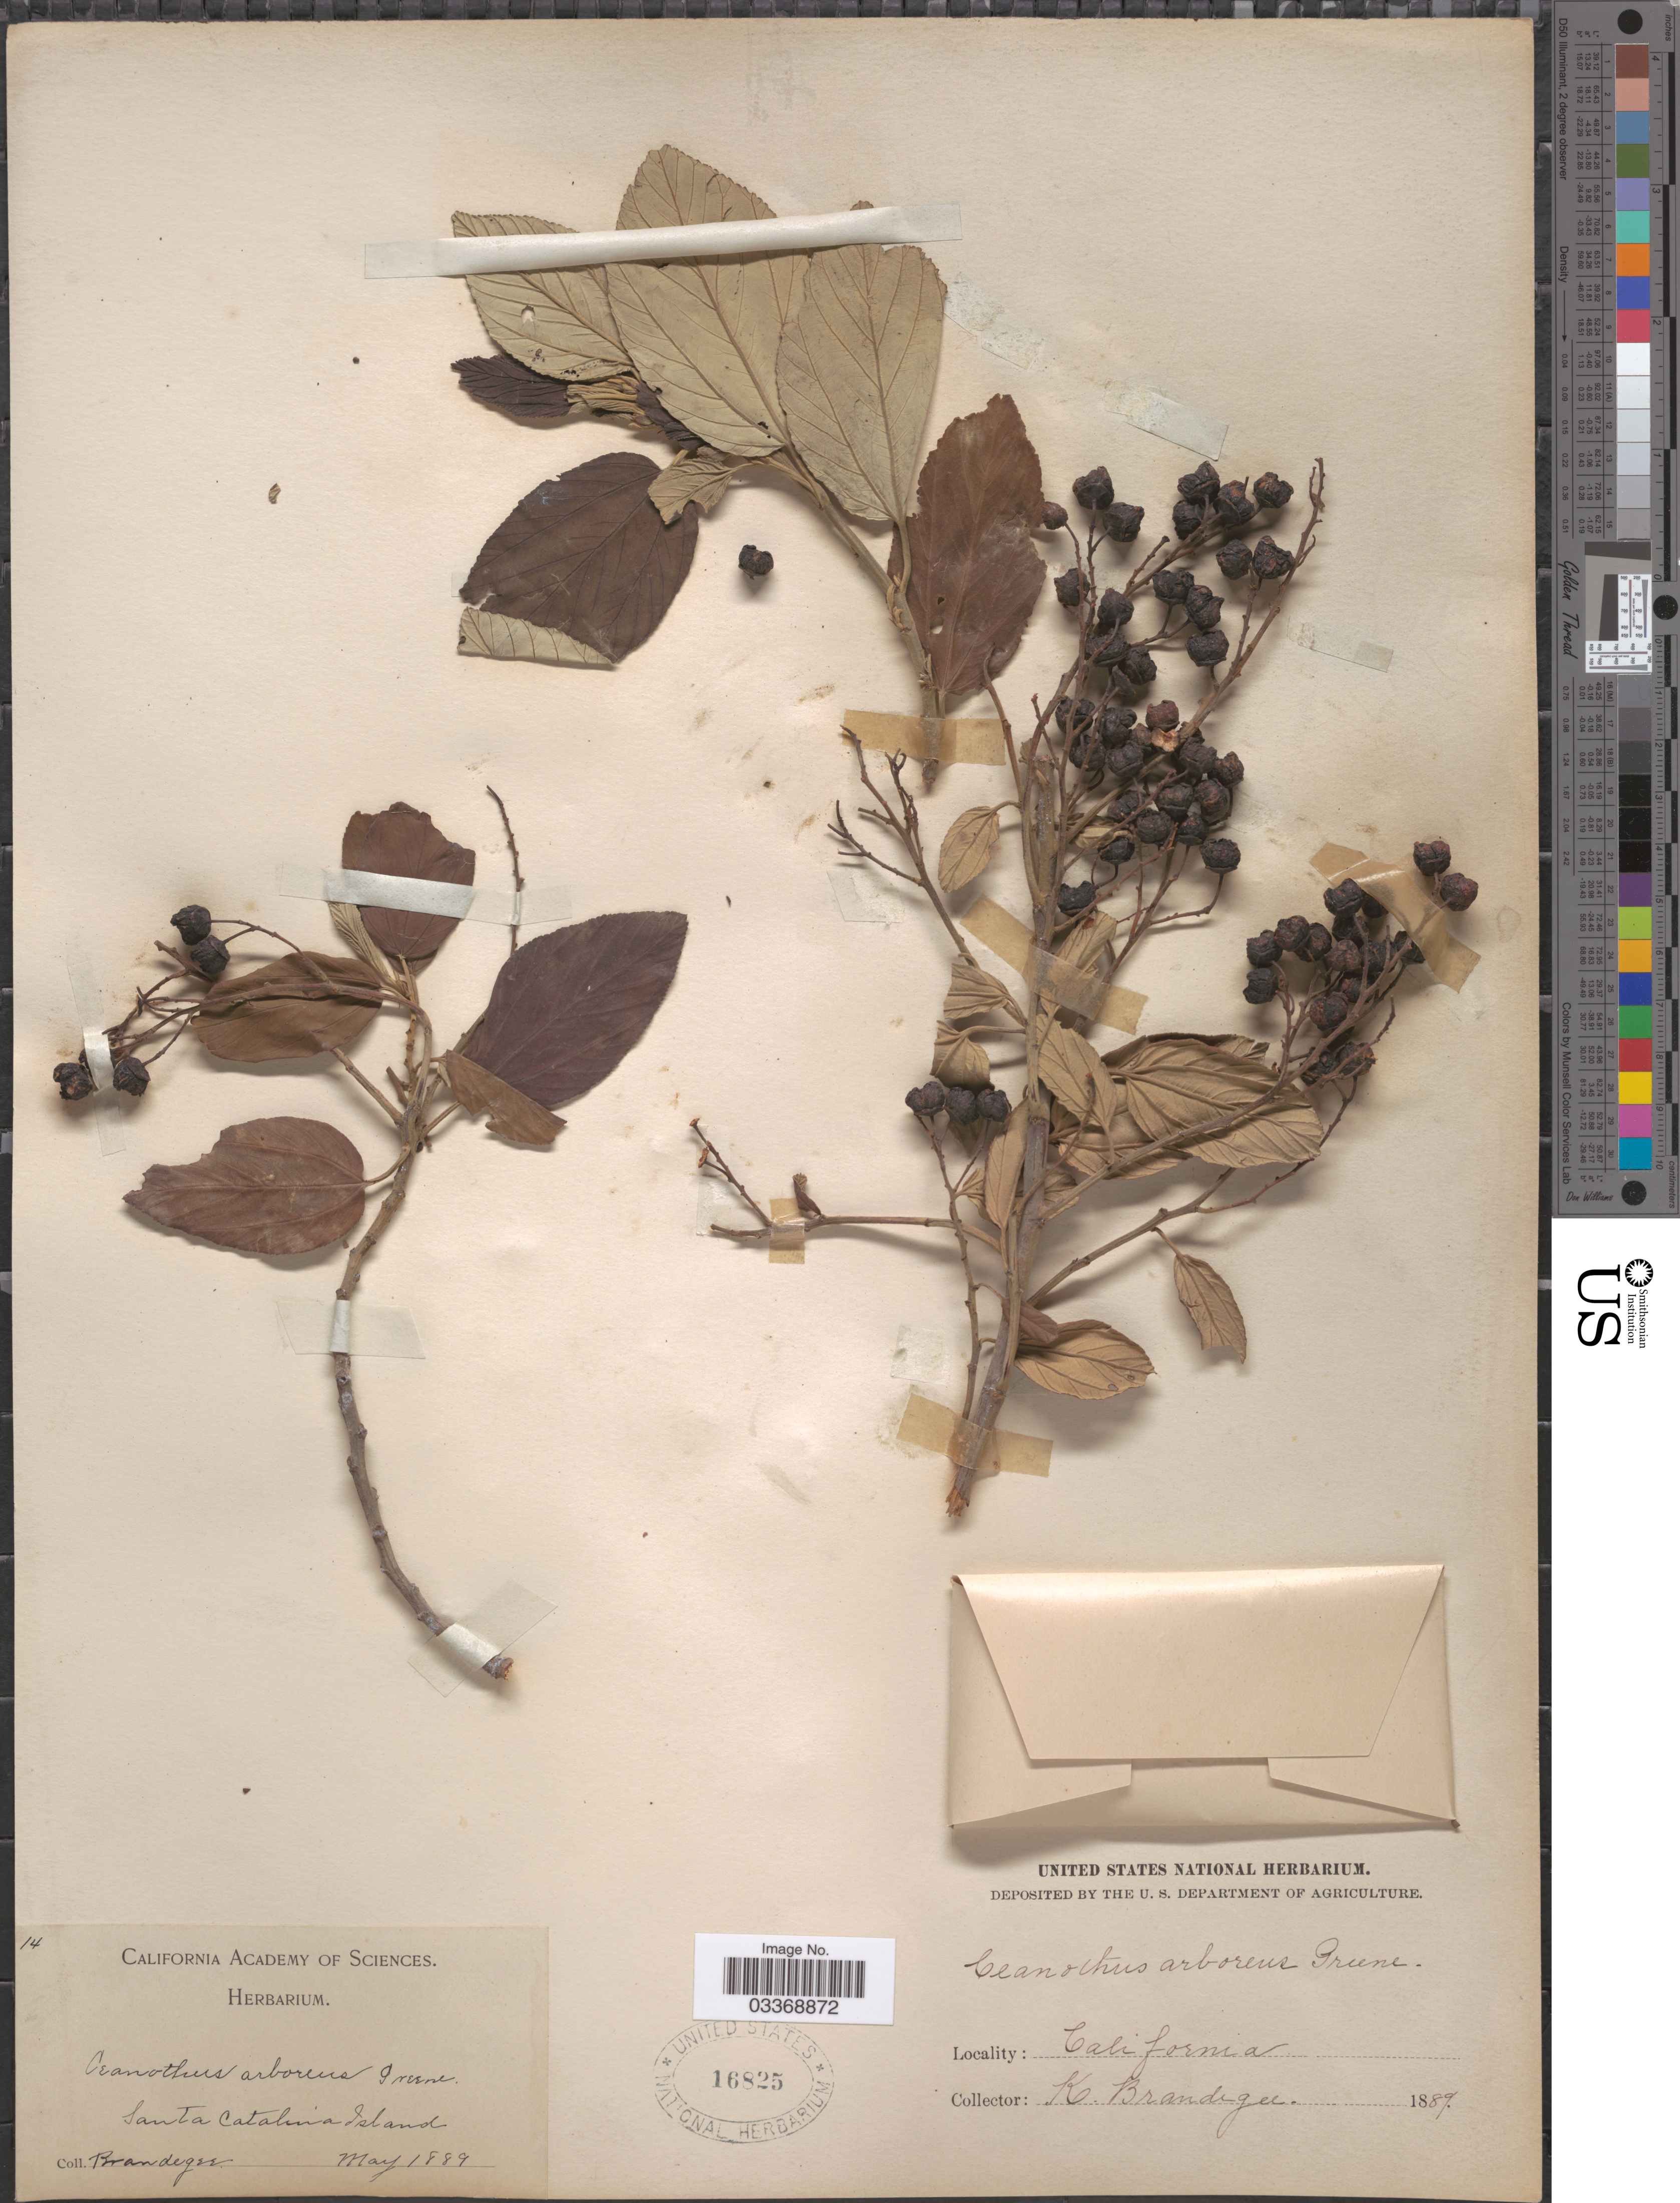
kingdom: Plantae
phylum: Tracheophyta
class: Magnoliopsida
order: Rosales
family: Rhamnaceae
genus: Ceanothus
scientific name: Ceanothus arboreus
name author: Greene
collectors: K. Brandegee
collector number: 14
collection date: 1889-05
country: United States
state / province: California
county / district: Los Angeles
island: Santa Catalina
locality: Santa Catalina Island.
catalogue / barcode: US 16825